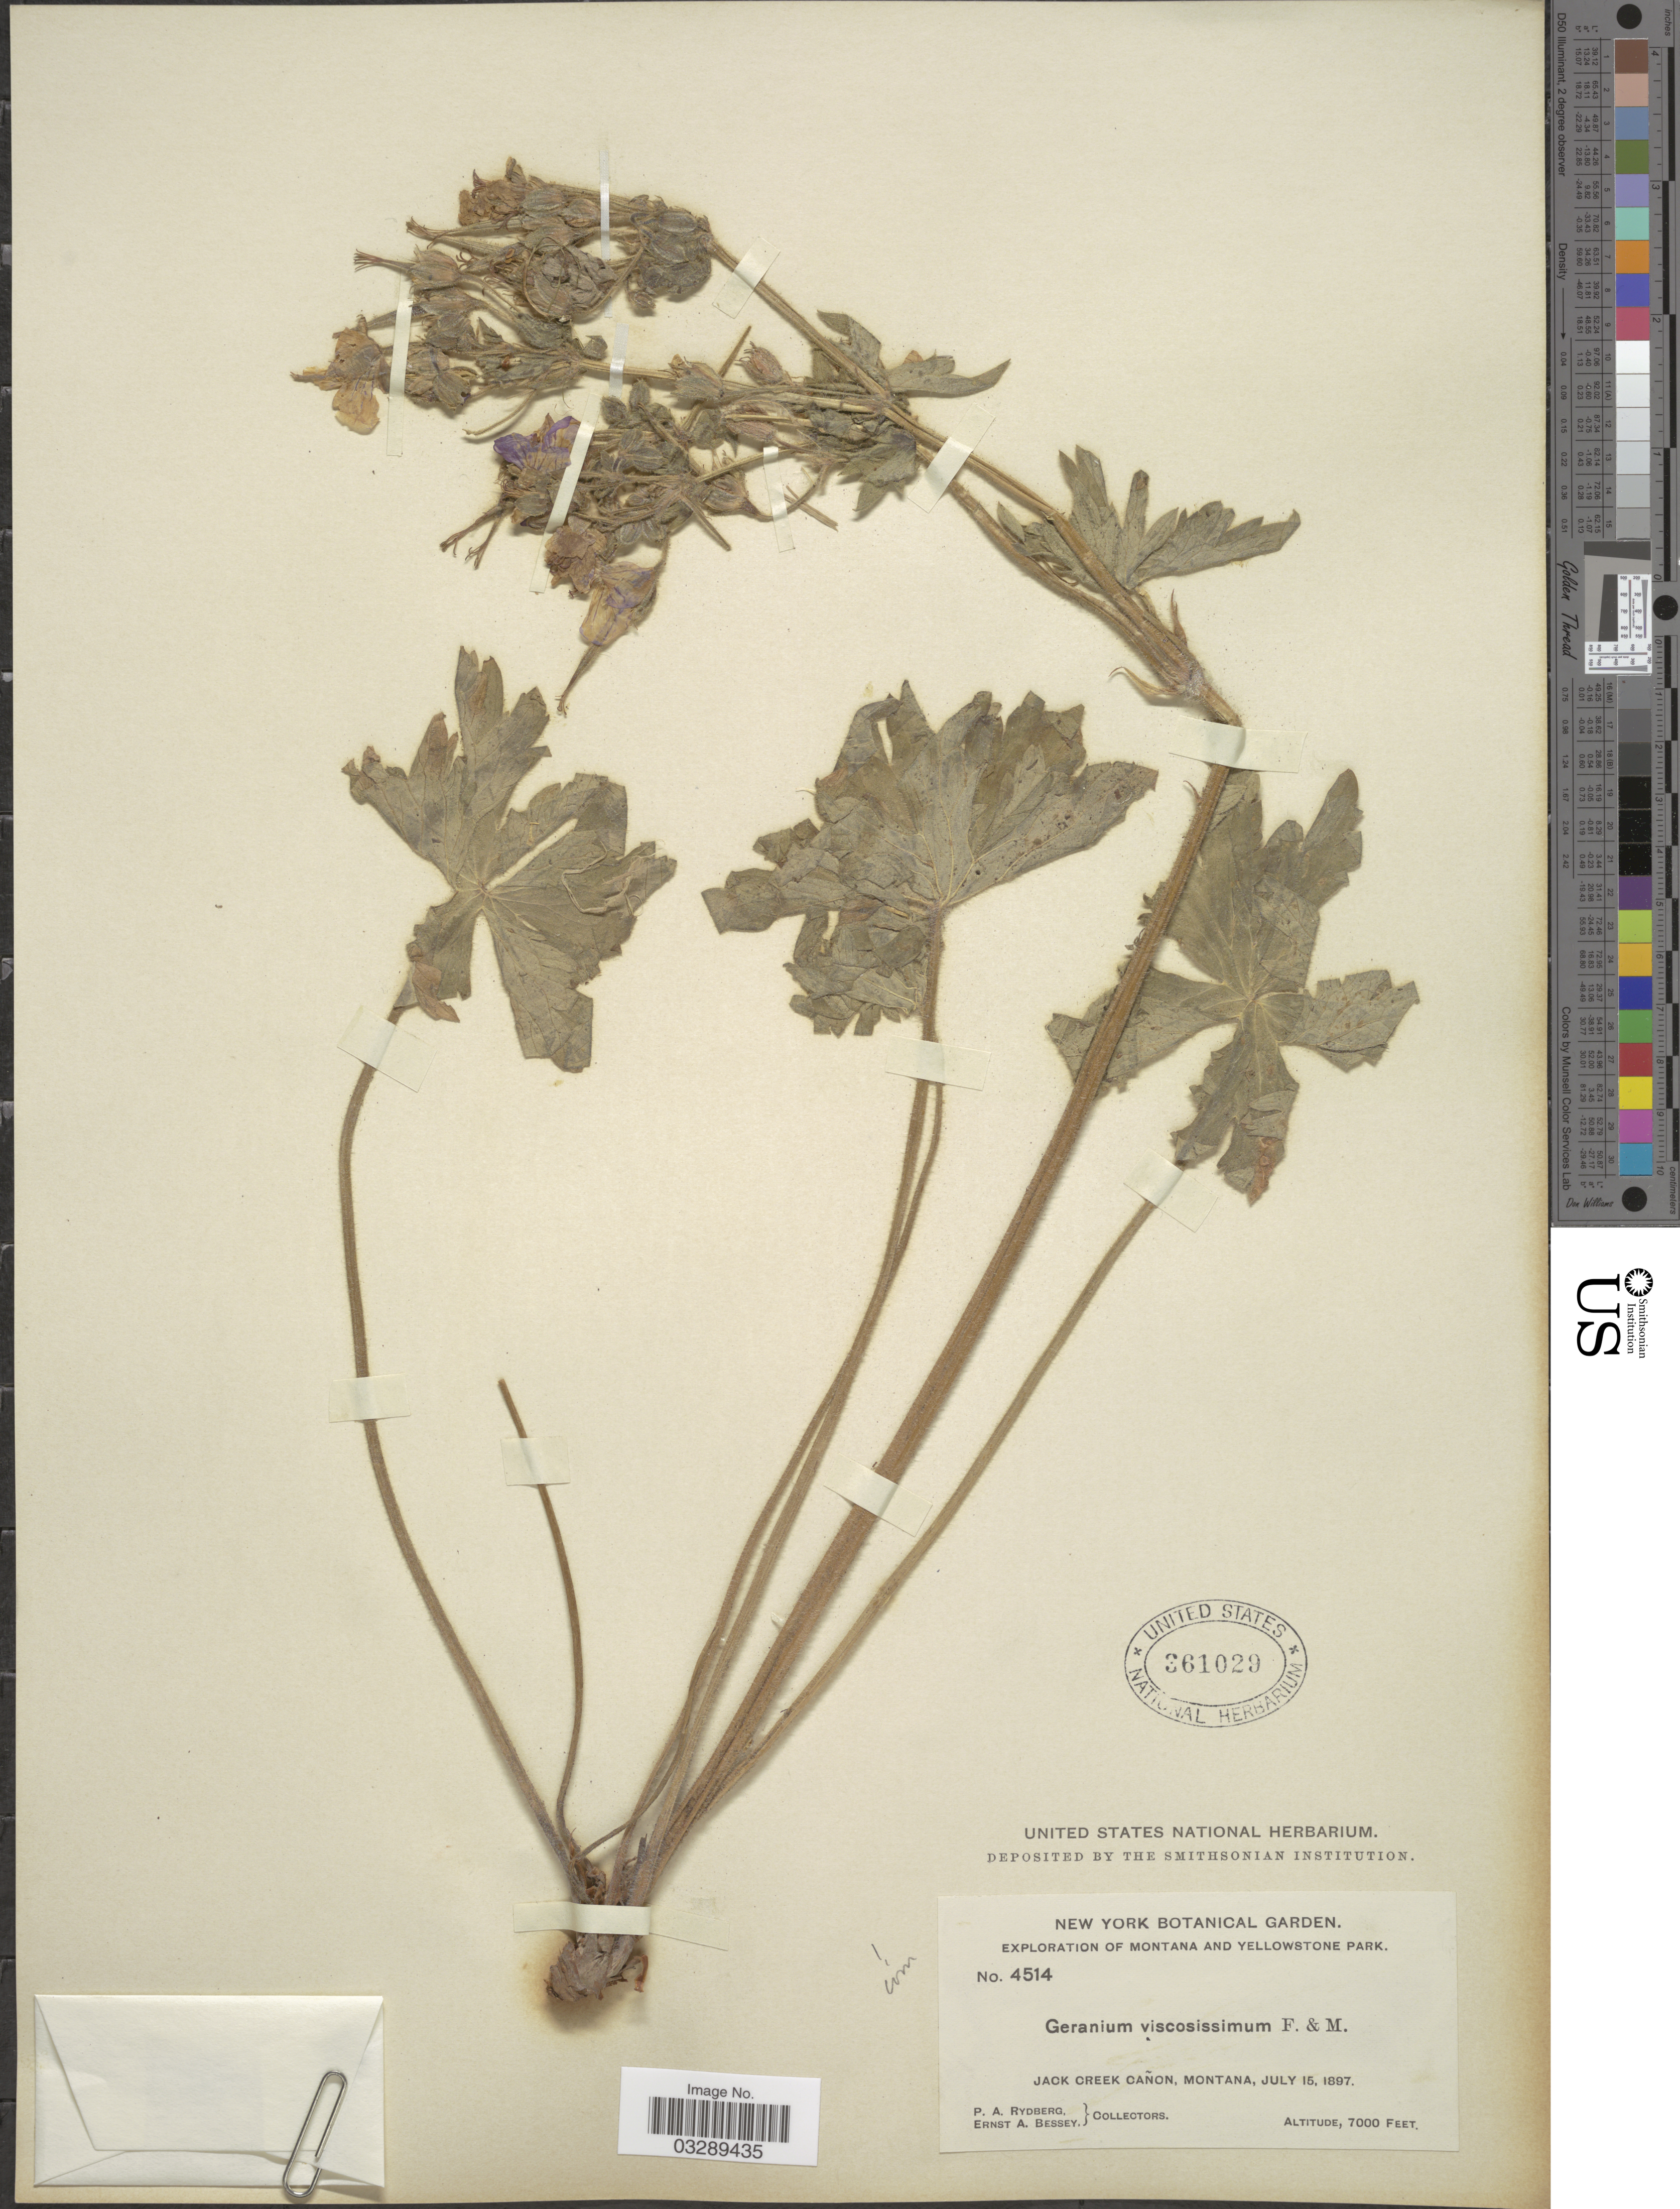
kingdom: Plantae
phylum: Tracheophyta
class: Magnoliopsida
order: Geraniales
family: Geraniaceae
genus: Geranium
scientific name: Geranium viscosissimum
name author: Fisch. & C.A. Mey.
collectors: P. A. Rydberg & E. A. Bessey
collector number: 4514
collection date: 1897-07-15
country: United States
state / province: Montana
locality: Montana and Yellowstone Park. Jack Creek Cañon.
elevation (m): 2134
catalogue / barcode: US 361029